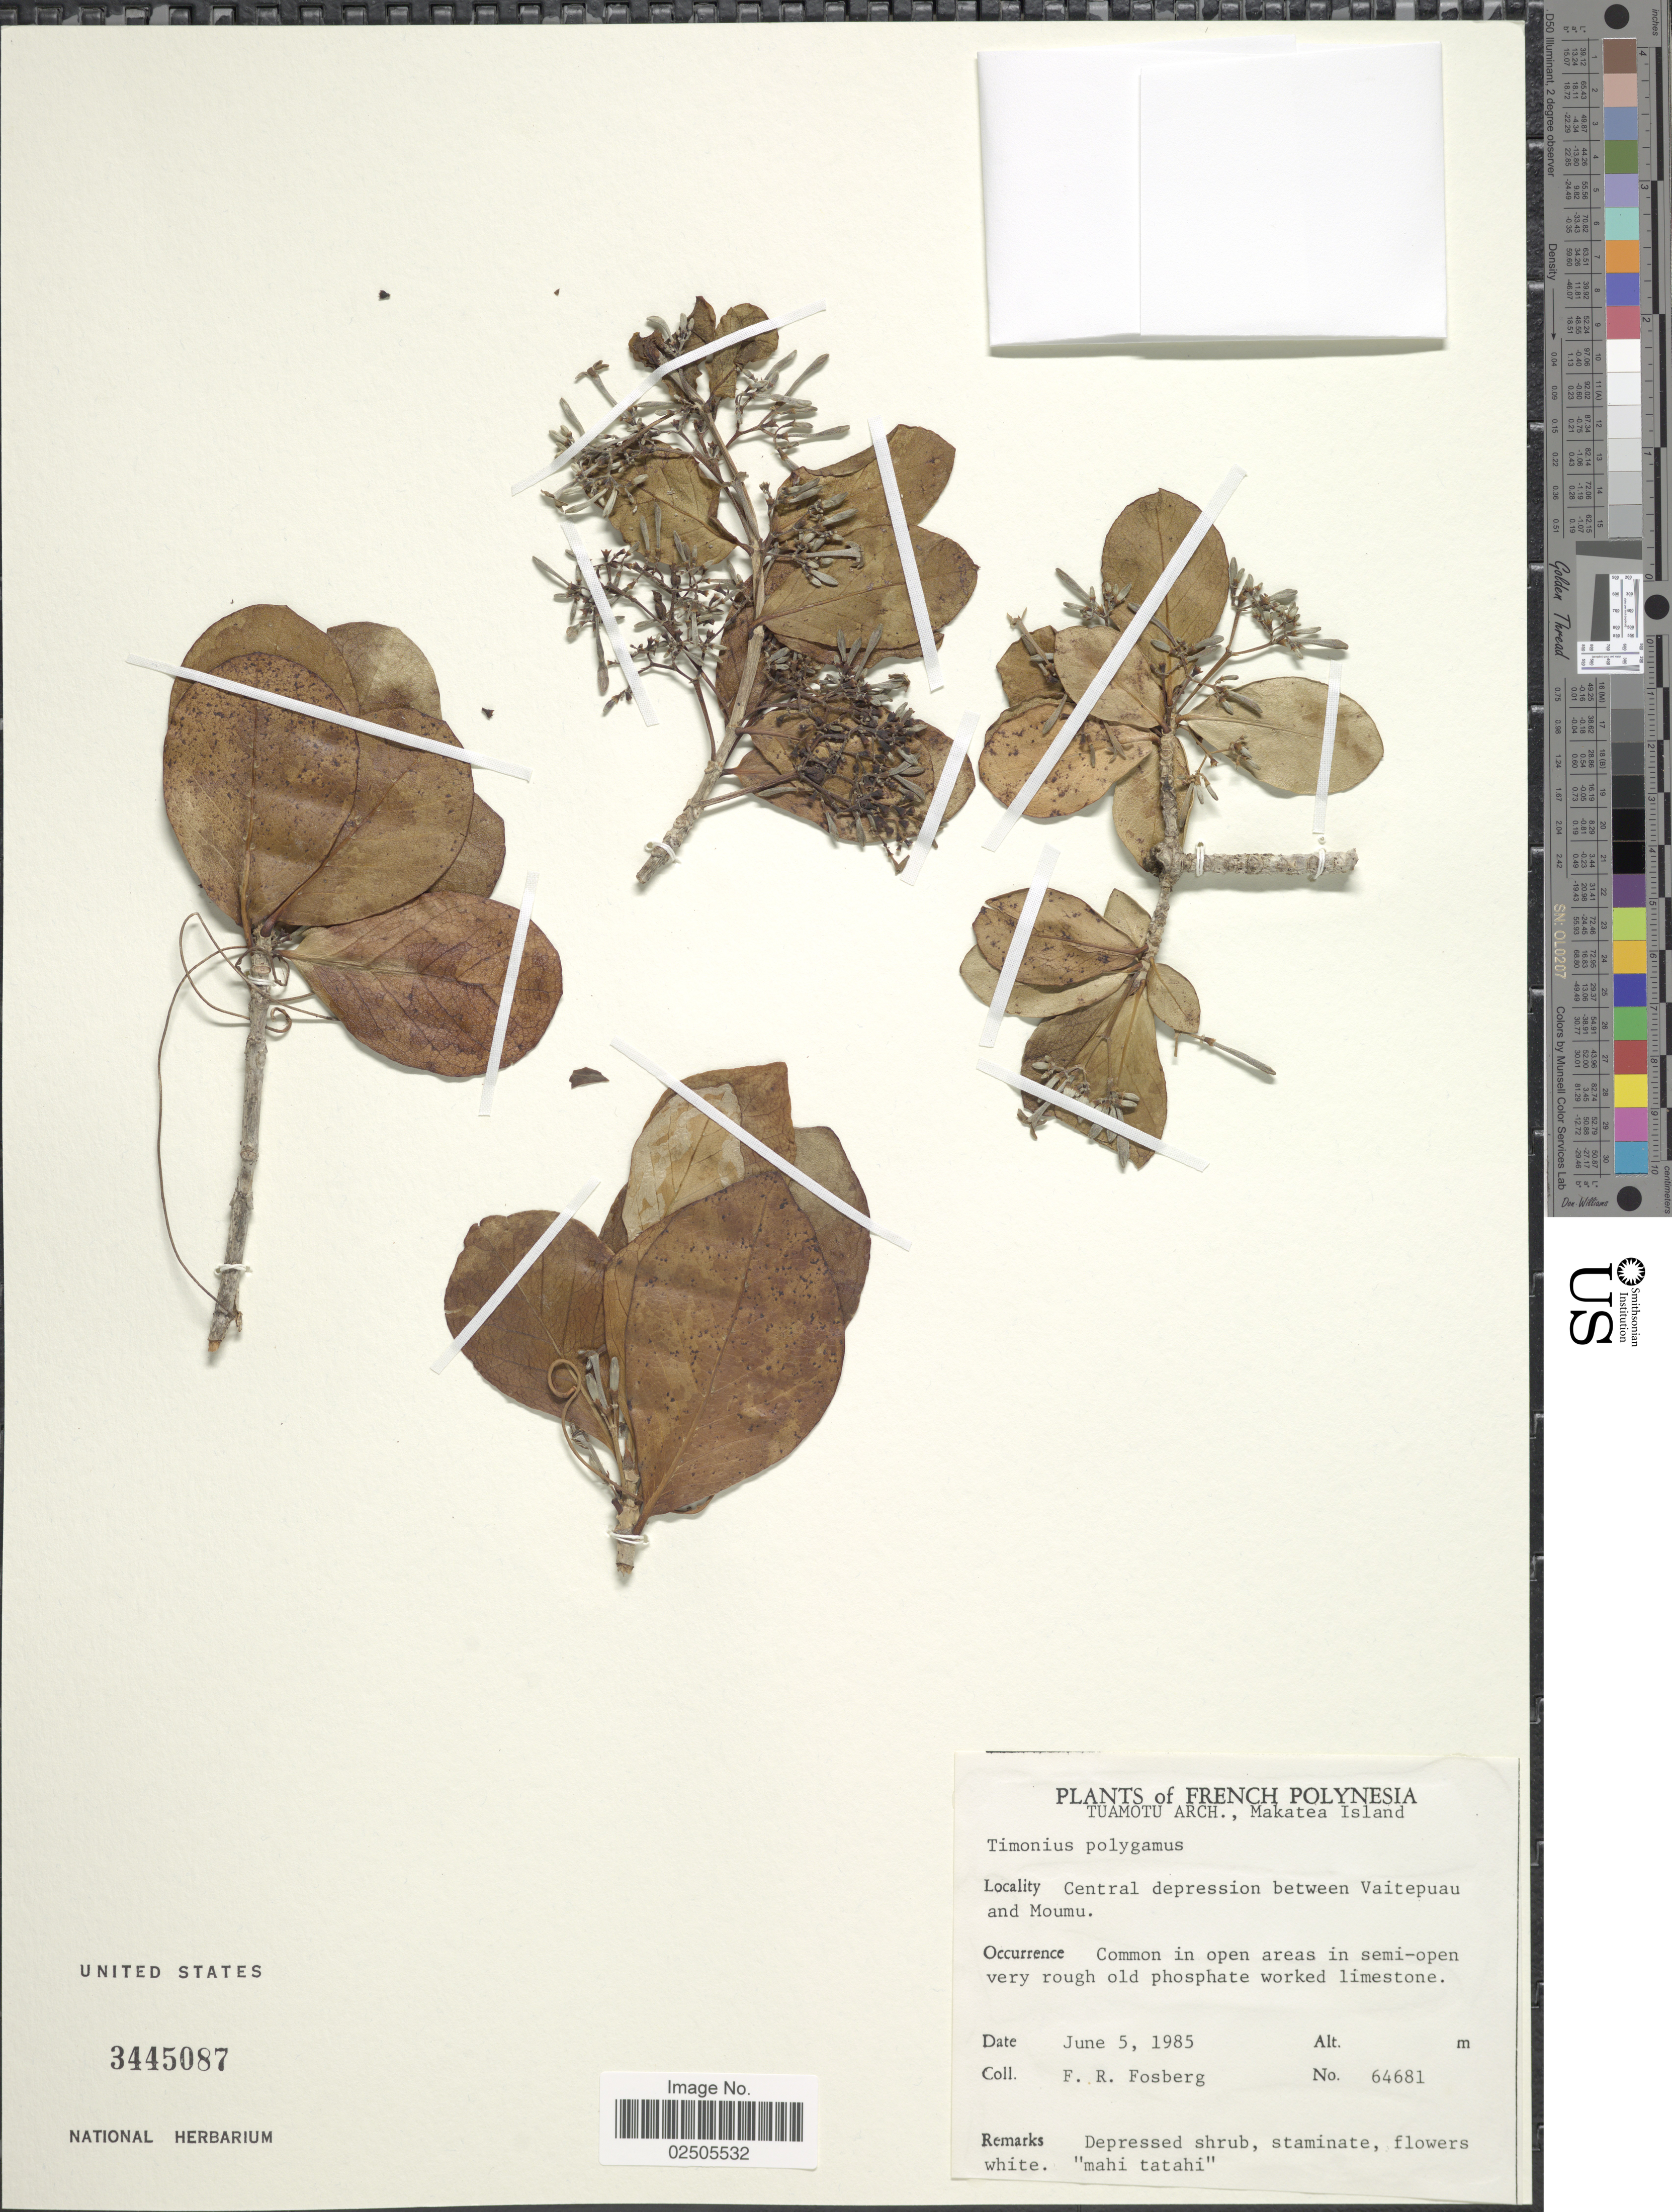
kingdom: Plantae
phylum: Tracheophyta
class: Magnoliopsida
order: Gentianales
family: Rubiaceae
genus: Timonius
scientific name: Timonius polygamus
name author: (G. Forst.) Rob.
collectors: F. R. Fosberg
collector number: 64681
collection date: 1985-06-05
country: French Polynesia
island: Makatea [Aurora]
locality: Tuamotu Arch., Makatea Island, Central depression between Vaitepuau and Moumu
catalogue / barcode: US 3445087